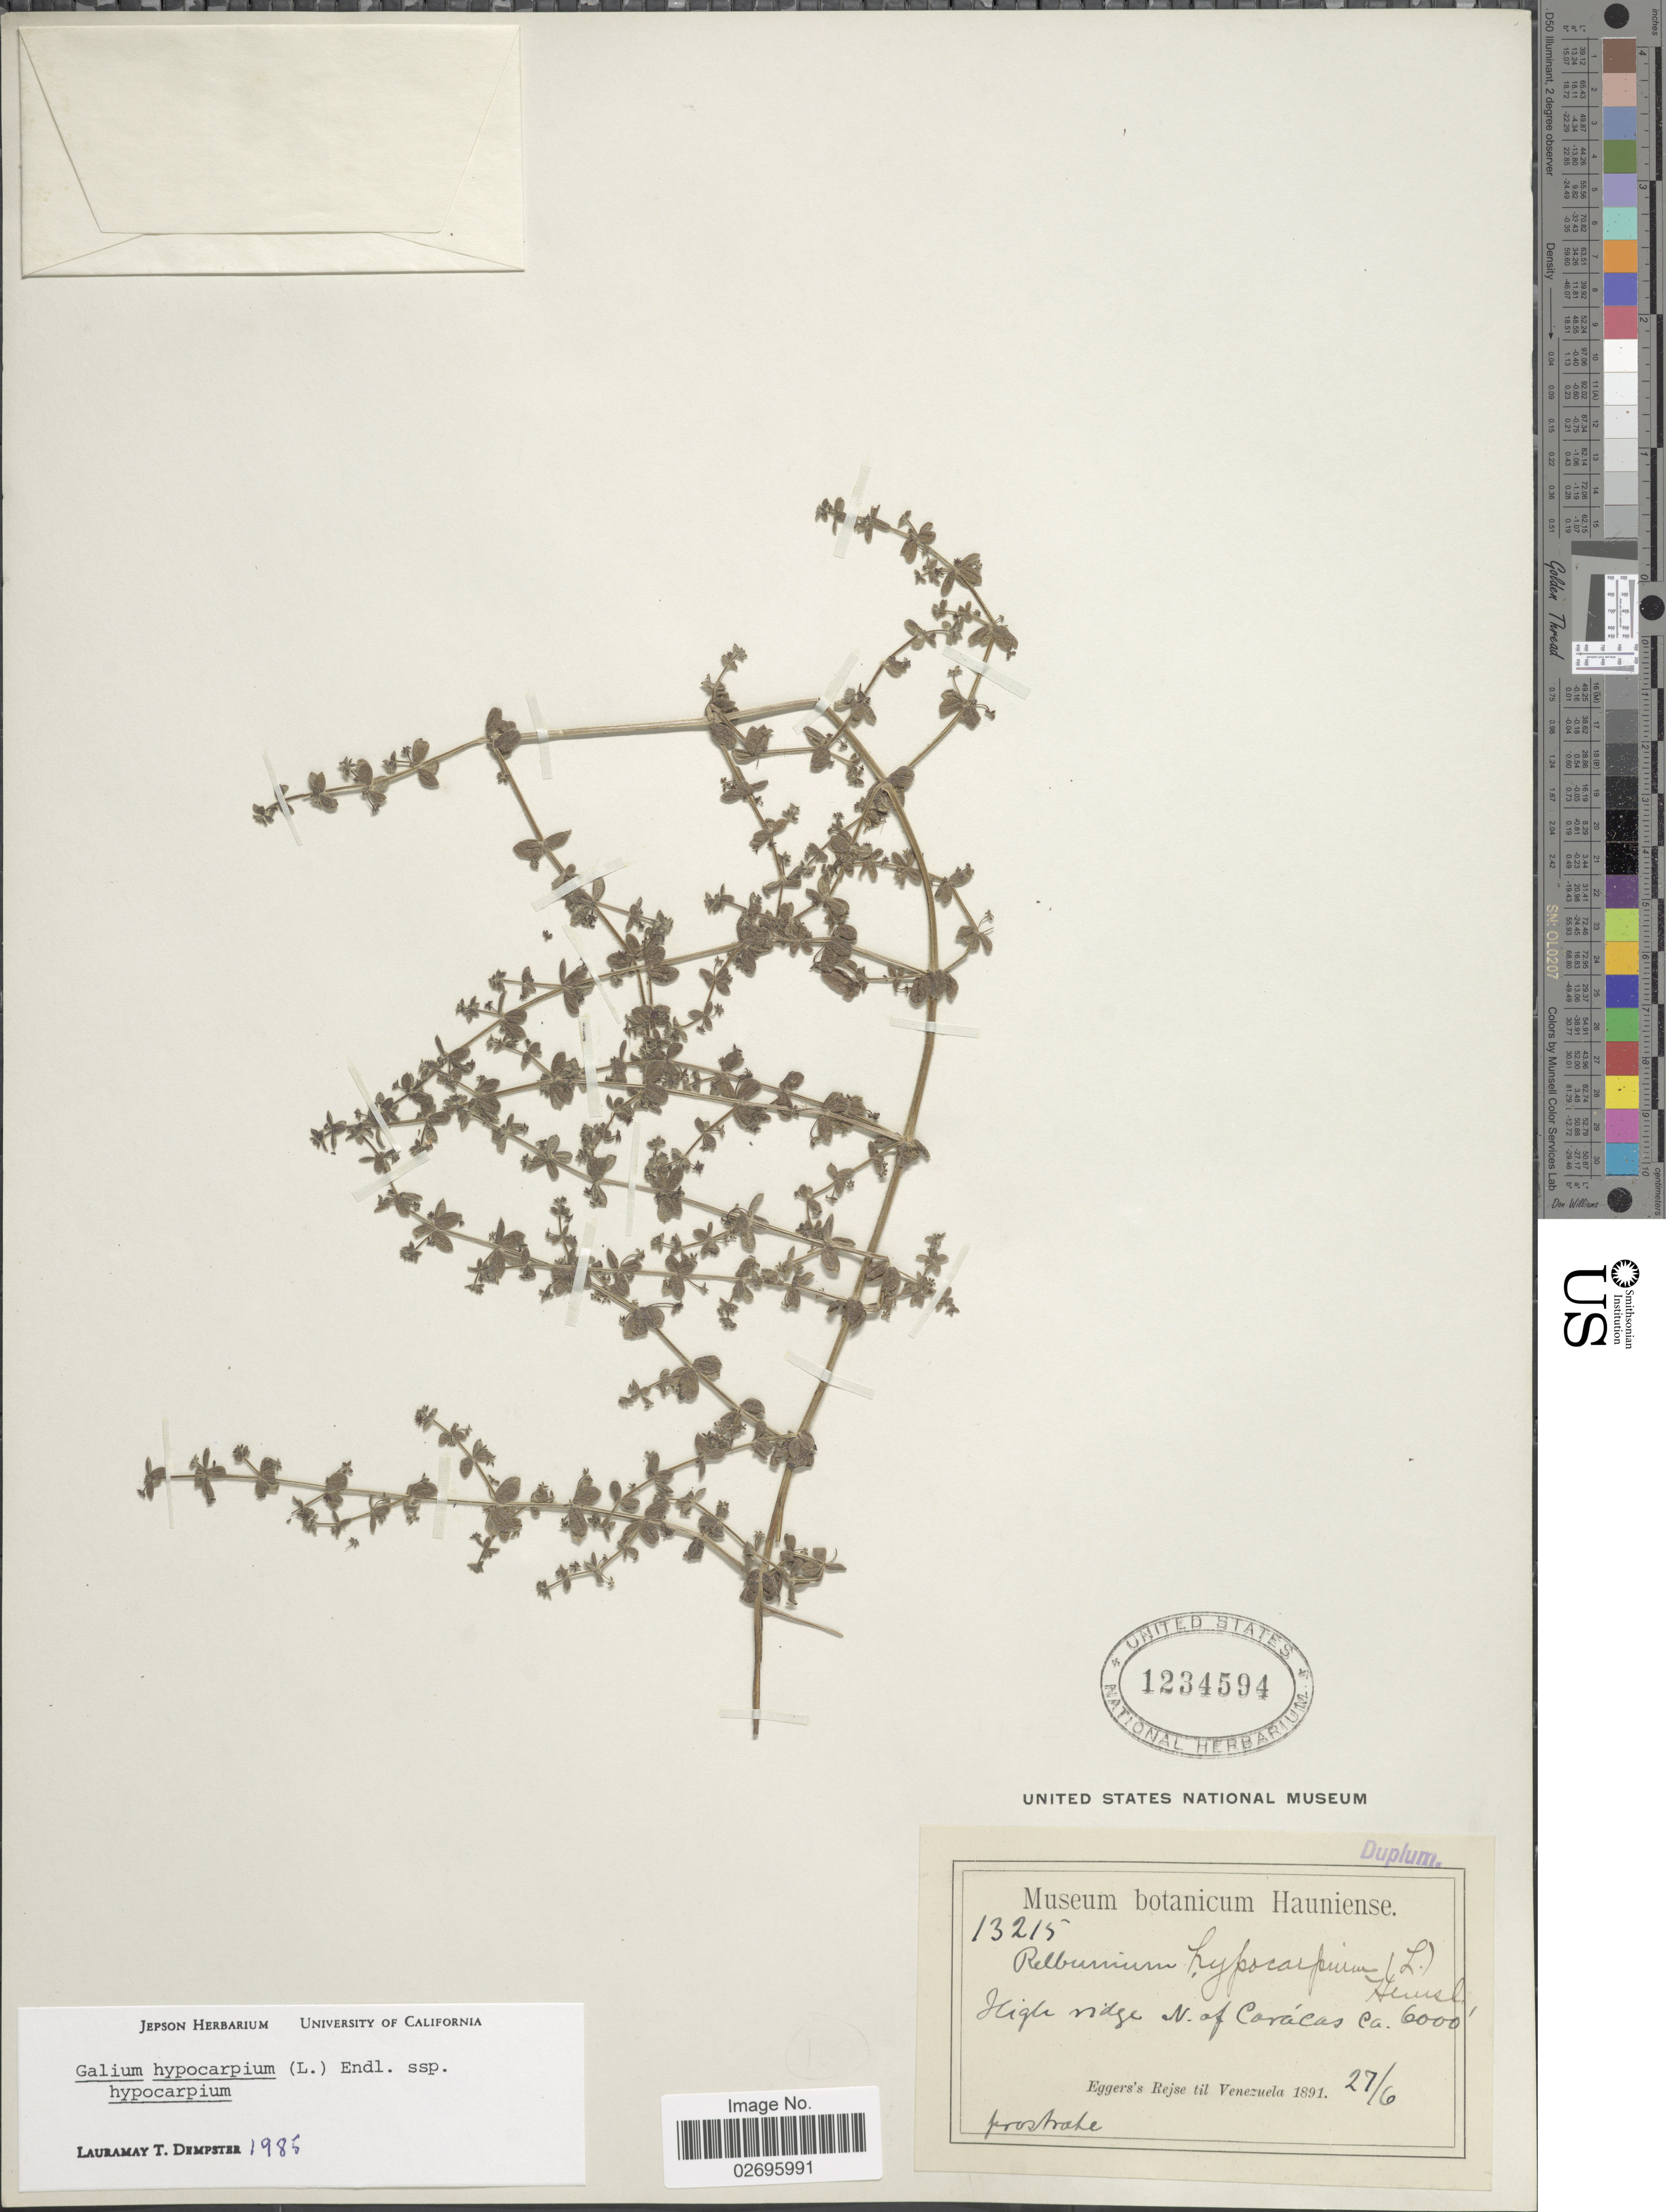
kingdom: Plantae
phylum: Tracheophyta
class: Magnoliopsida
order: Gentianales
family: Rubiaceae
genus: Galium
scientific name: Galium hypocarpium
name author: (L.) Endl. ex Griseb.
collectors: -. Eggers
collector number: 13215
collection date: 1891-06-27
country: Venezuela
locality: High ridge N of Carácas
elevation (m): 1829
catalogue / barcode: US 1234594